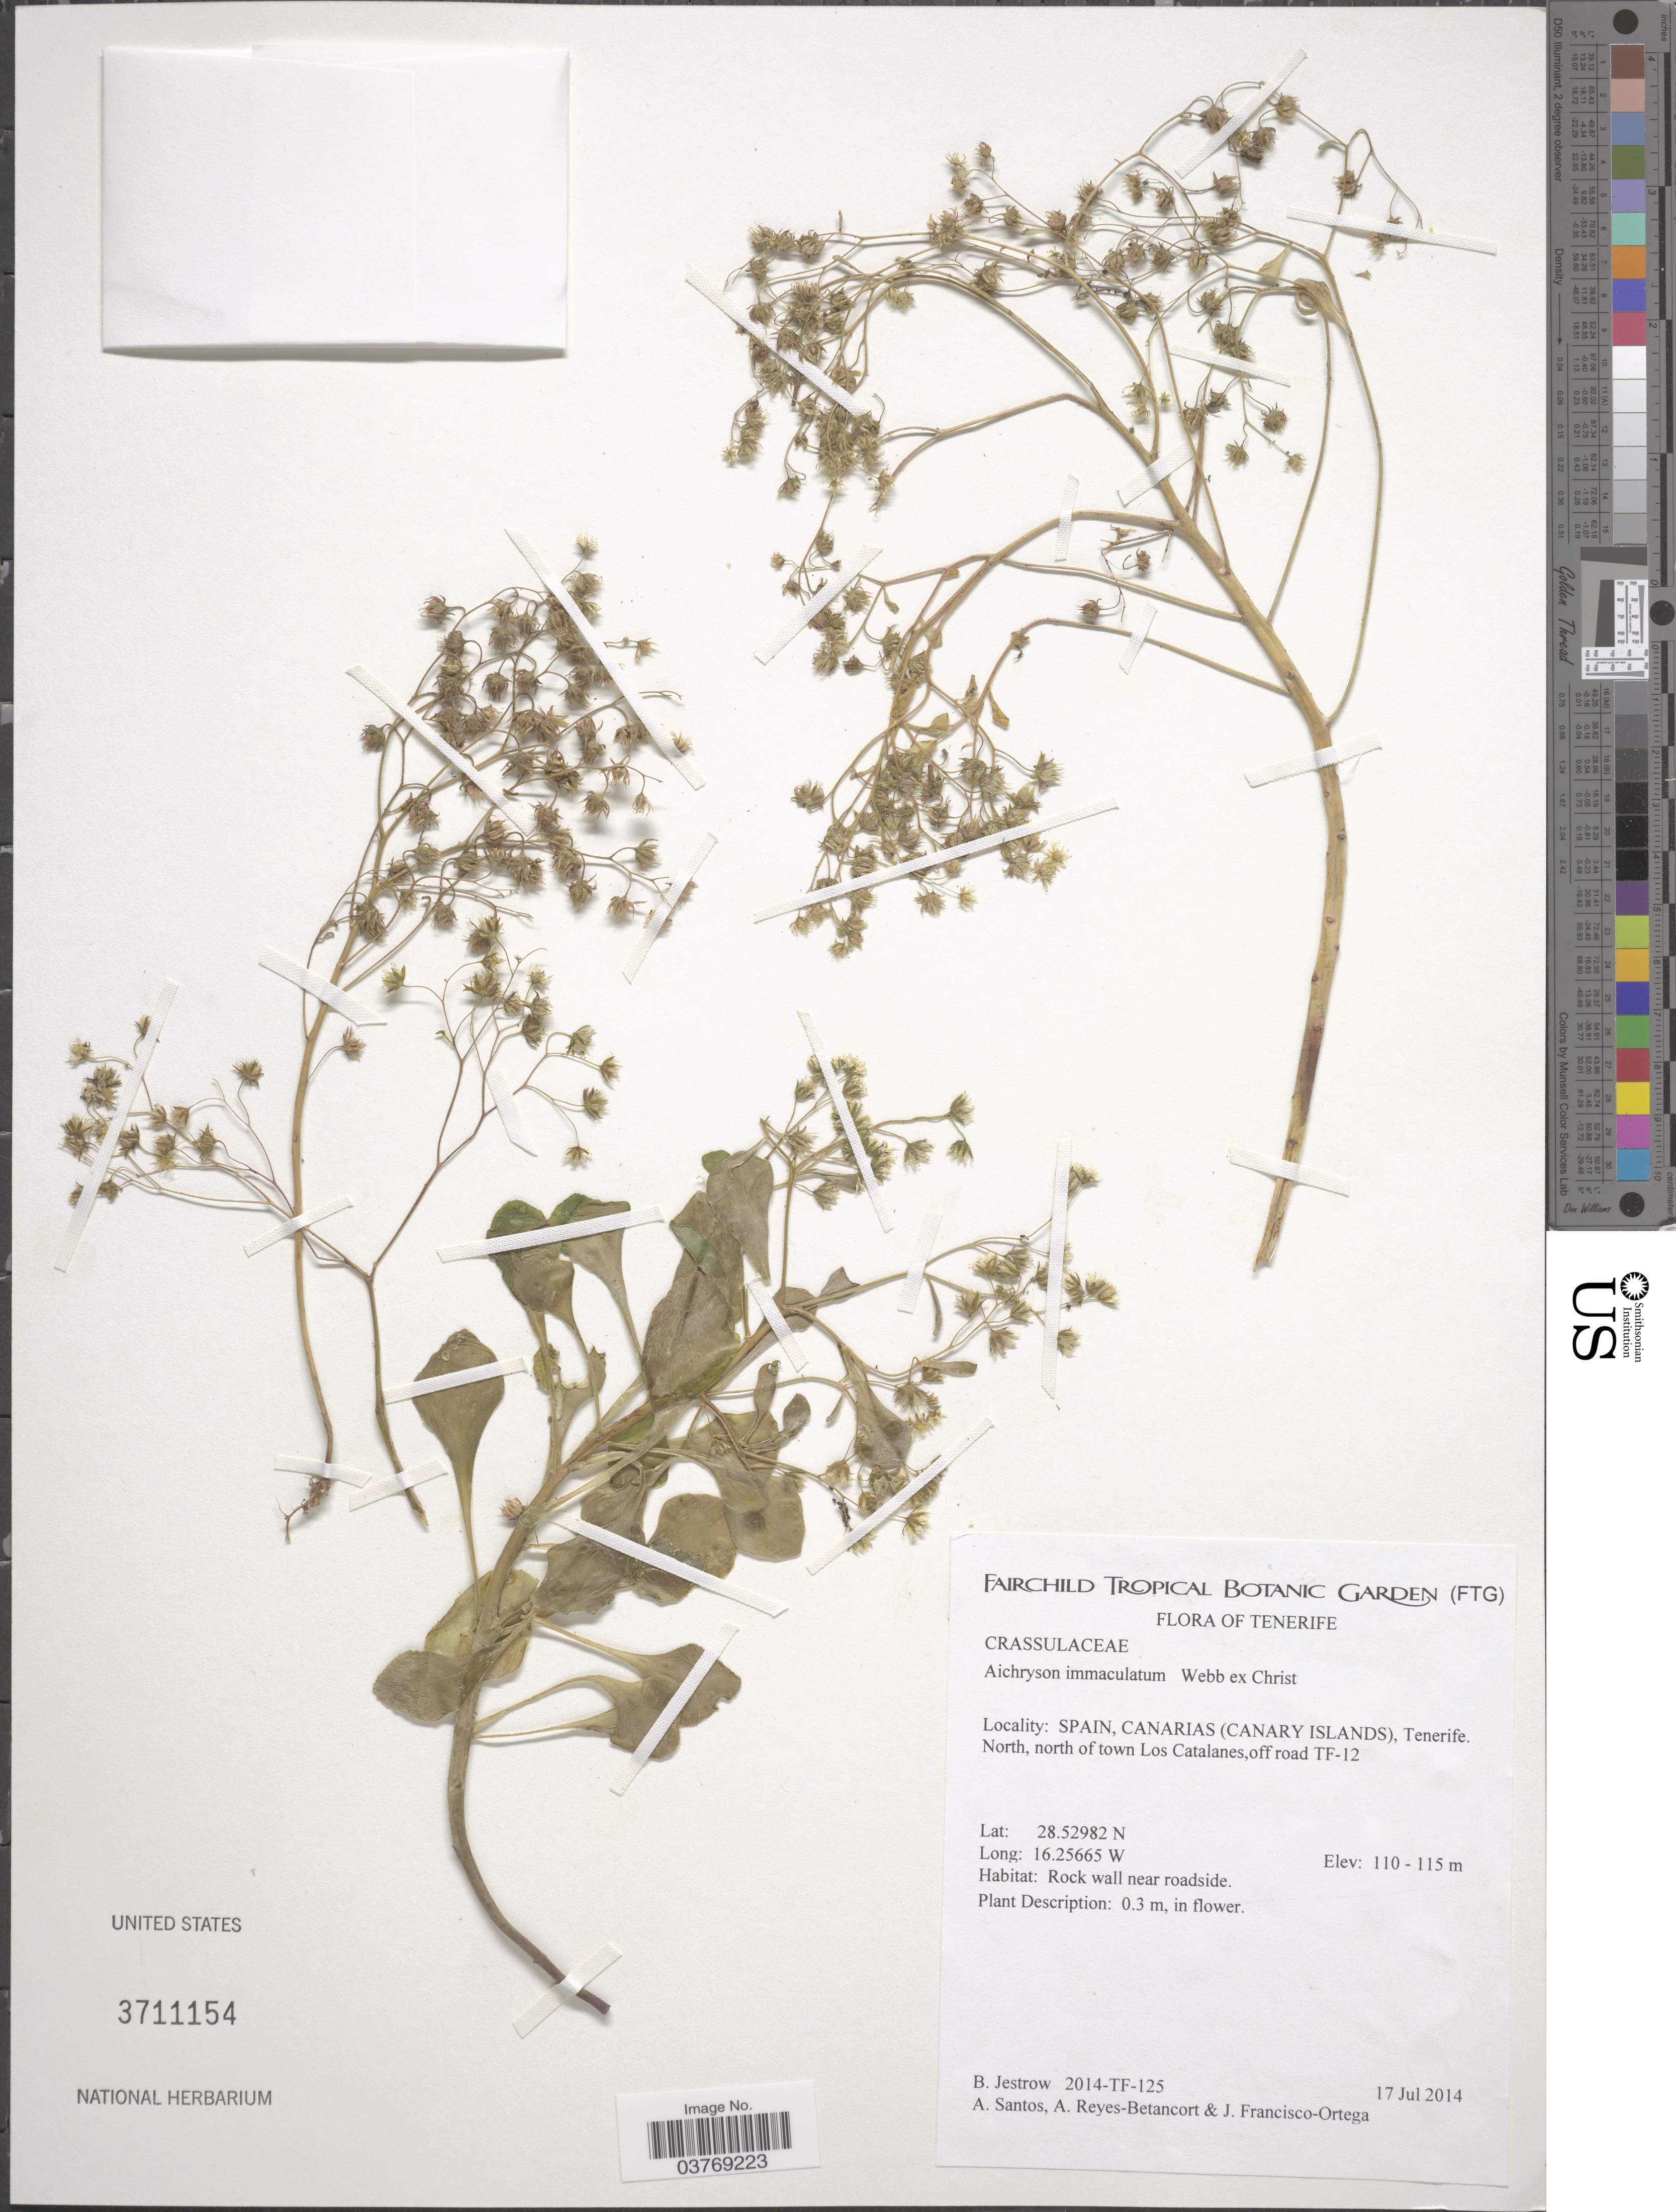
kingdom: Plantae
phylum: Tracheophyta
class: Magnoliopsida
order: Saxifragales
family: Crassulaceae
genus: Aichryson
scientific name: Aichryson immaculatum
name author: Webb ex Christ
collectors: B. Jestrow, A. Santos, A. Reyes-Betancort & F. J. Ortega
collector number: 2014-TF-125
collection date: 2014-07-17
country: Spain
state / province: Canarias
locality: (Canary Islands)Tenerife. North, north of town Los Catalanes, off road TF-12.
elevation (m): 110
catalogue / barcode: US 3711154